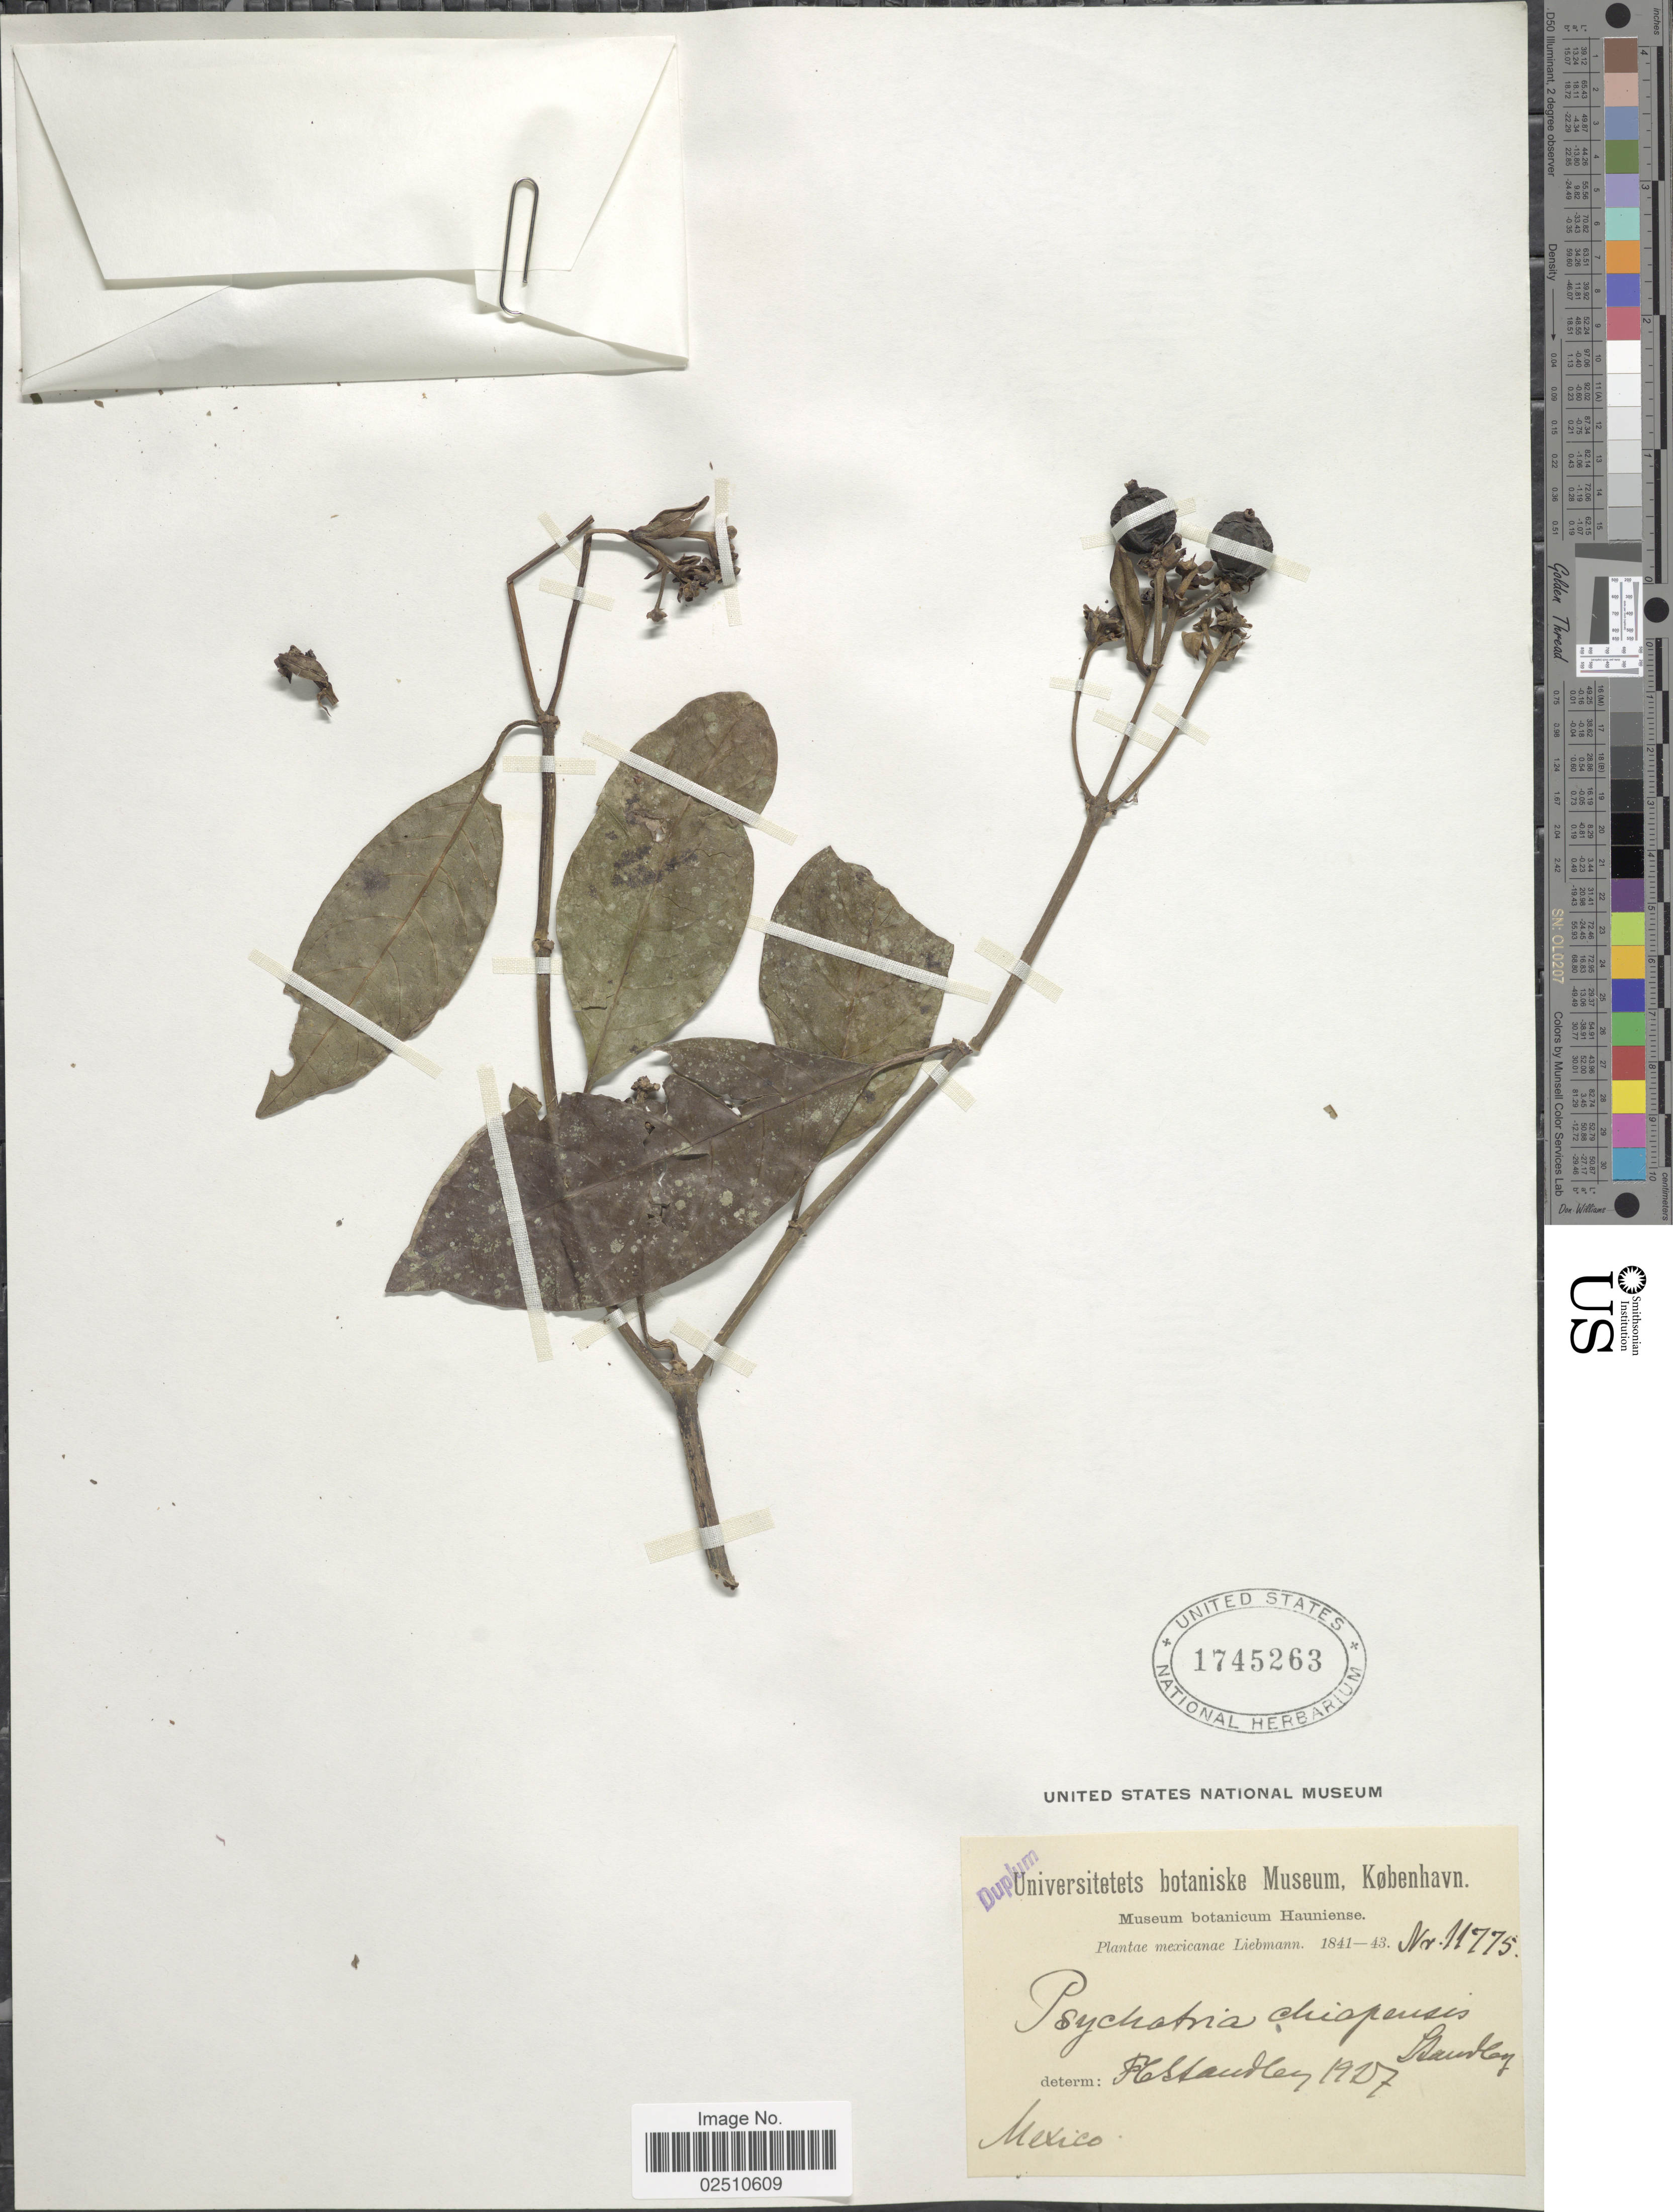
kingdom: Plantae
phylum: Tracheophyta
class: Magnoliopsida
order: Gentianales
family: Rubiaceae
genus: Psychotria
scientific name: Psychotria chiapensis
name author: Standl.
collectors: Liebmann, --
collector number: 11775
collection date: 1841/1843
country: Mexico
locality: Jovo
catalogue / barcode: US 1745263